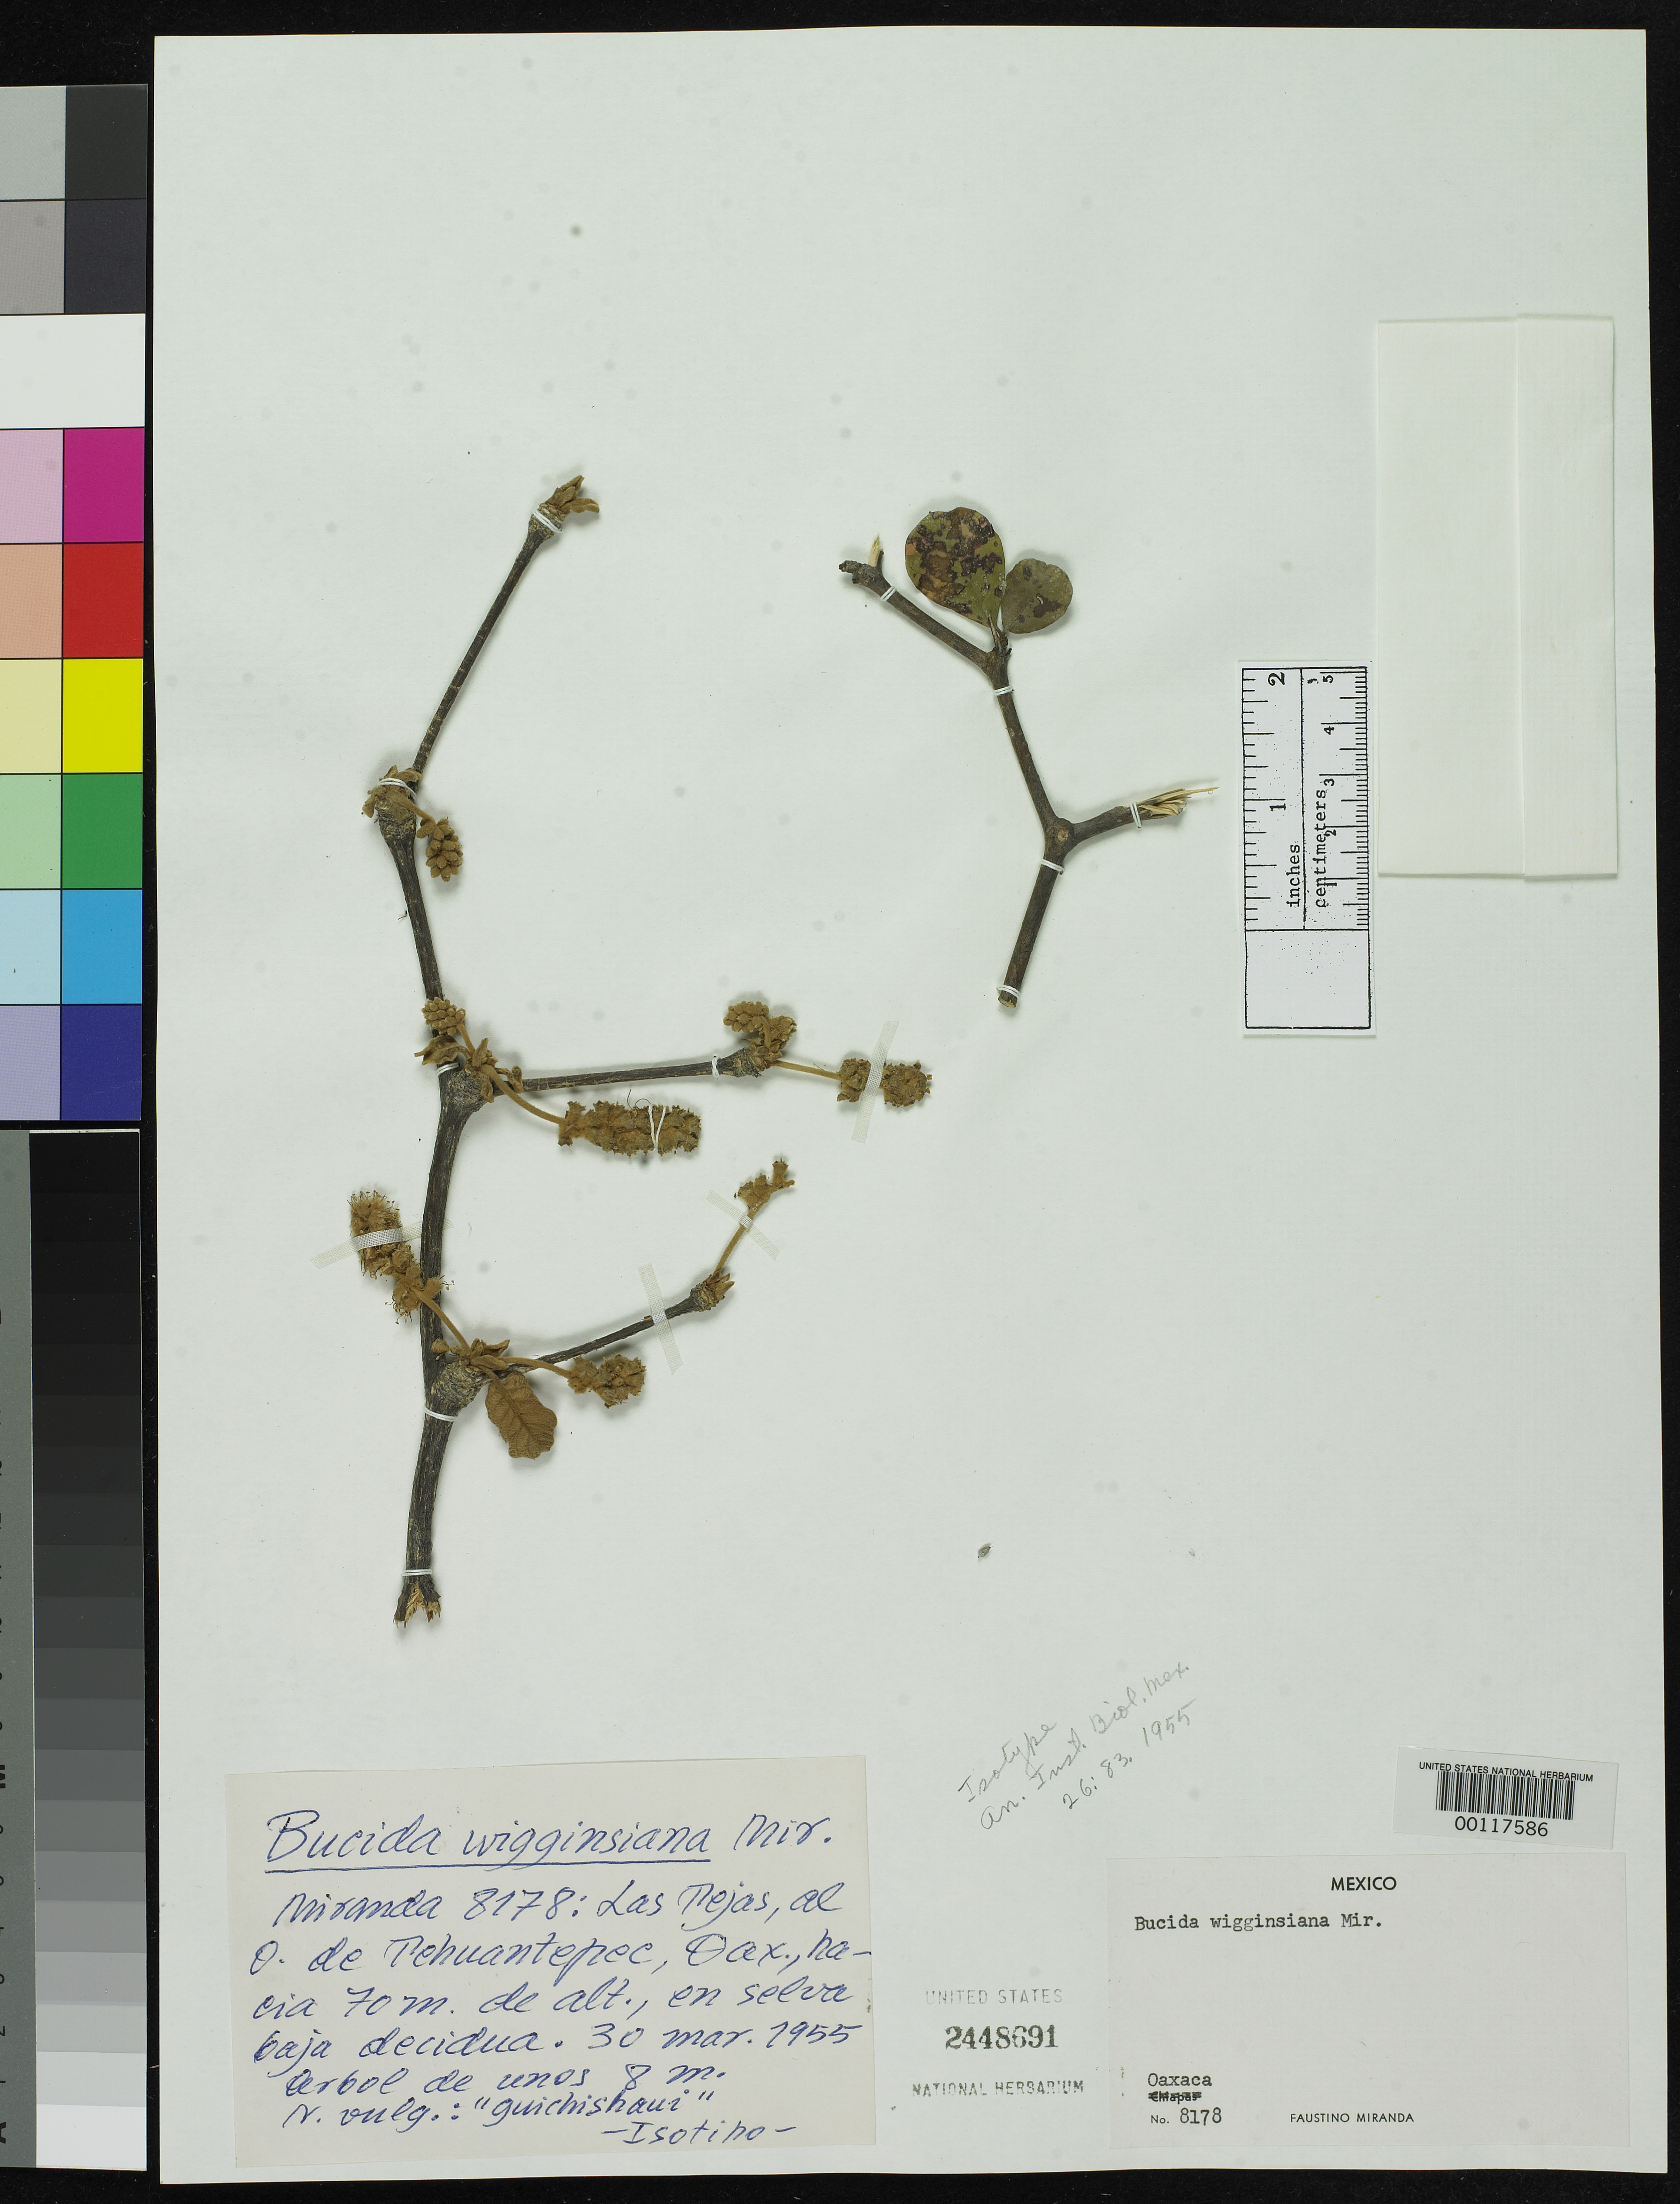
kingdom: Plantae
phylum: Tracheophyta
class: Magnoliopsida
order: Myrtales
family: Combretaceae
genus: Bucida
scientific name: Bucida wigginsiana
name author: Miranda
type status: Isotype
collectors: F. Miranda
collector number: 8178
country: Mexico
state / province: Oaxaca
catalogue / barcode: US 2448691